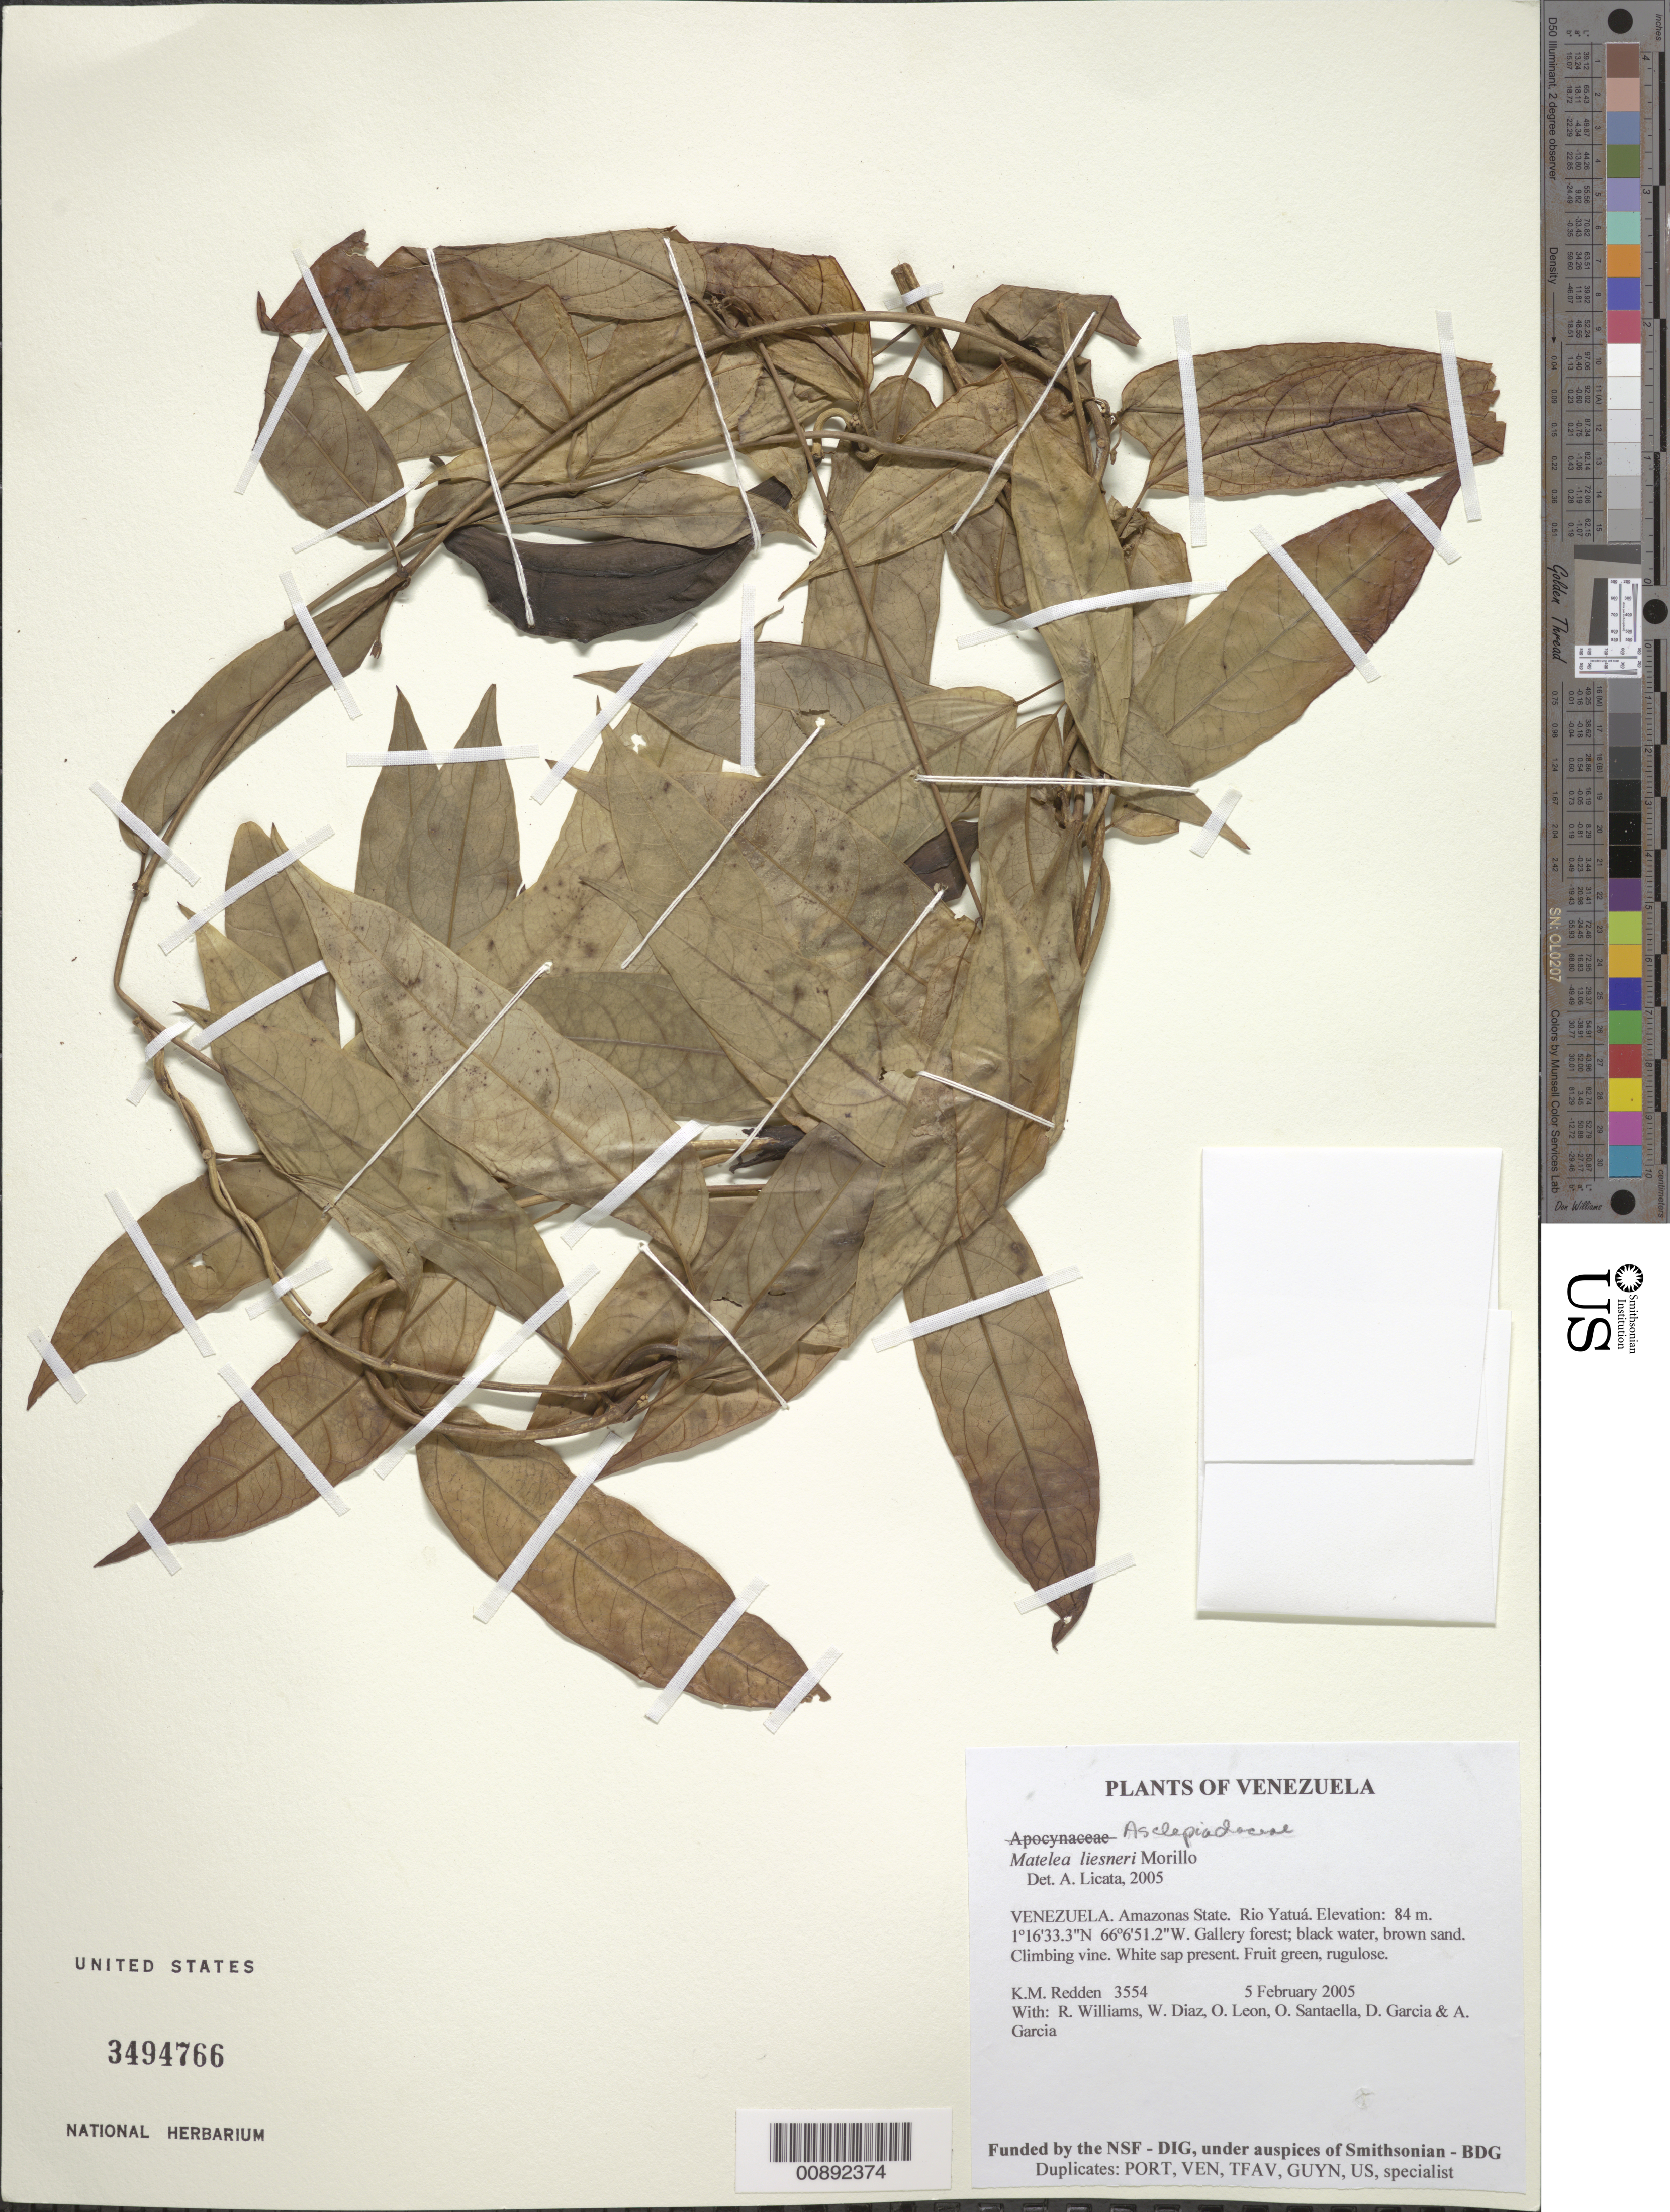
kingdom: Plantae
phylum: Tracheophyta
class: Magnoliopsida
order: Gentianales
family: Apocynaceae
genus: Matelea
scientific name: Matelea liesneri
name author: Morillo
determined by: Licata, A., (PORT), Univ. Nac. Exp. de los Llanos Ezequiel Zamora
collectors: K. M. Redden, R. Williams, W. Díaz P., O. León, O. Santaella, D. Garcia & A. Garcia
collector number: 3554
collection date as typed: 5 February 2005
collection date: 2005-02-05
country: Venezuela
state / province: Amazonas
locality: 18 - Rio Yatuá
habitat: Gallery forest; black water, brown sand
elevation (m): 84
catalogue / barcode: US 3494766